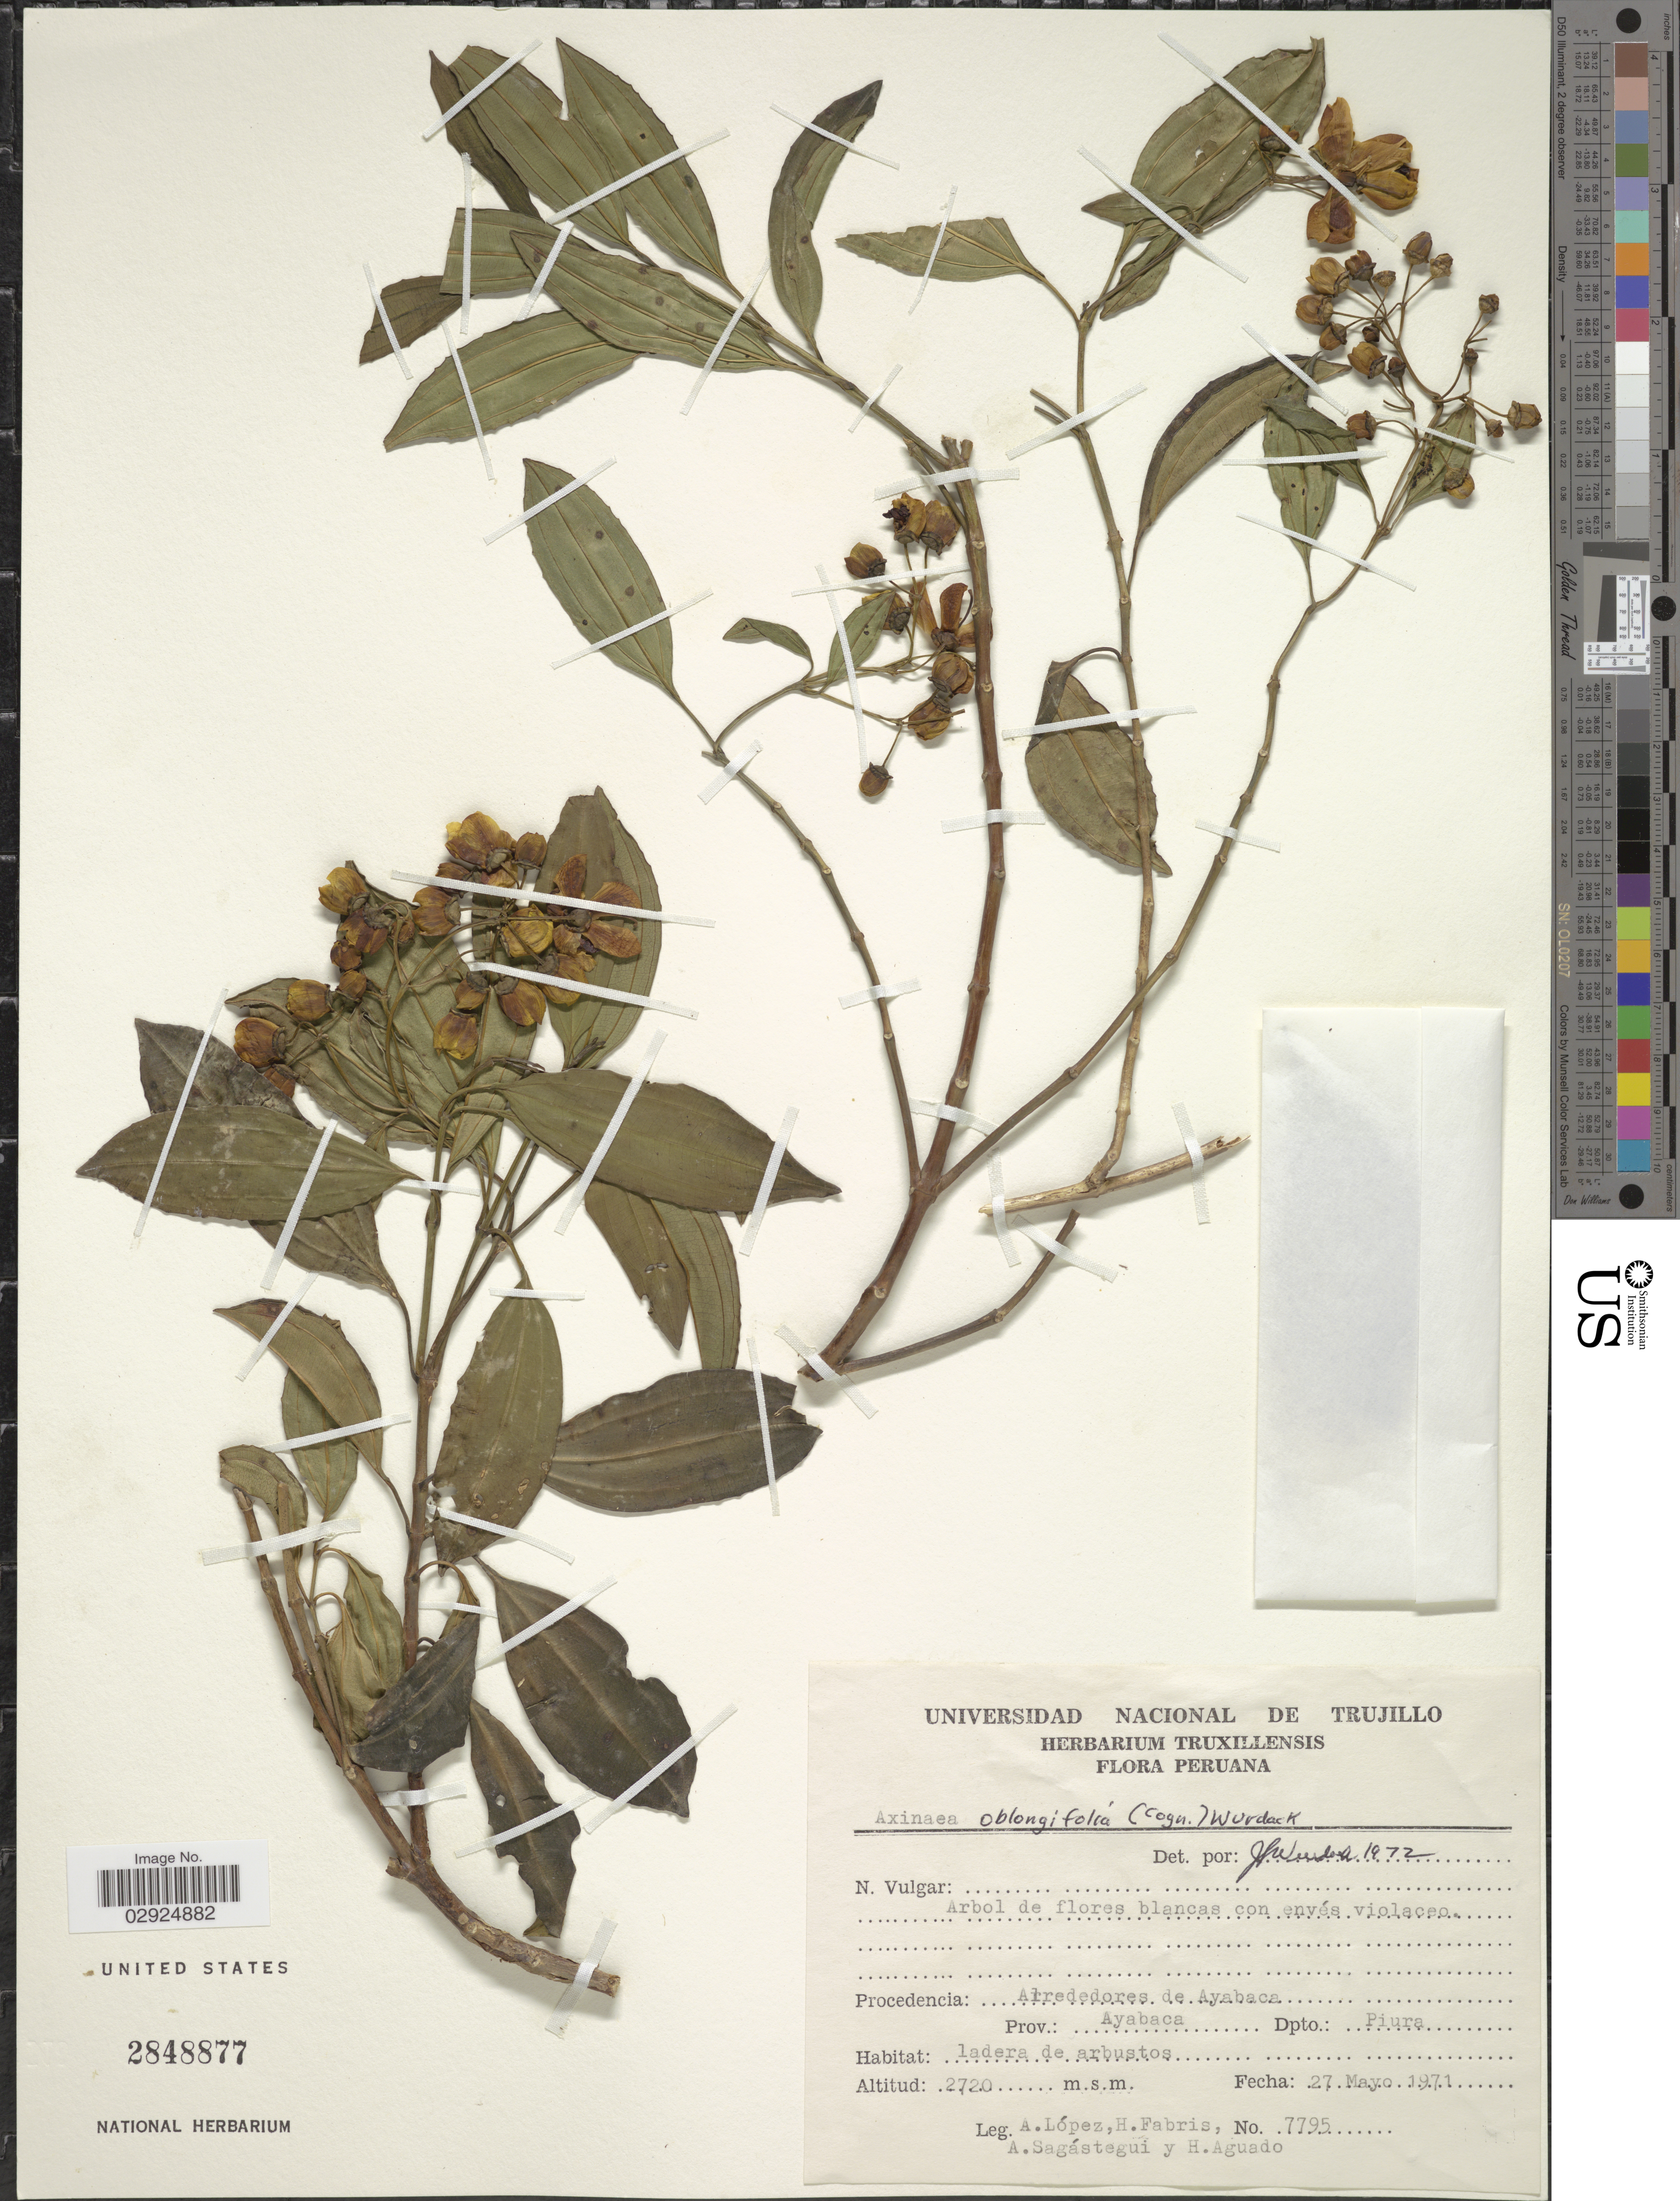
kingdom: Plantae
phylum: Tracheophyta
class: Magnoliopsida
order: Myrtales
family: Melastomataceae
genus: Axinaea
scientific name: Axinaea oblongifolia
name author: (Cogn.) Wurdack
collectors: A. López, H. Fabris, A. Sagastegui & H. Aguado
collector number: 7795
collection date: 1971-05-27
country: Peru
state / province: Piura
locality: Procedencia Alrededores de Ayabaca, Prov.: Ayabaca, Dpto.: Piura.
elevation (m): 2720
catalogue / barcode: US 2848877